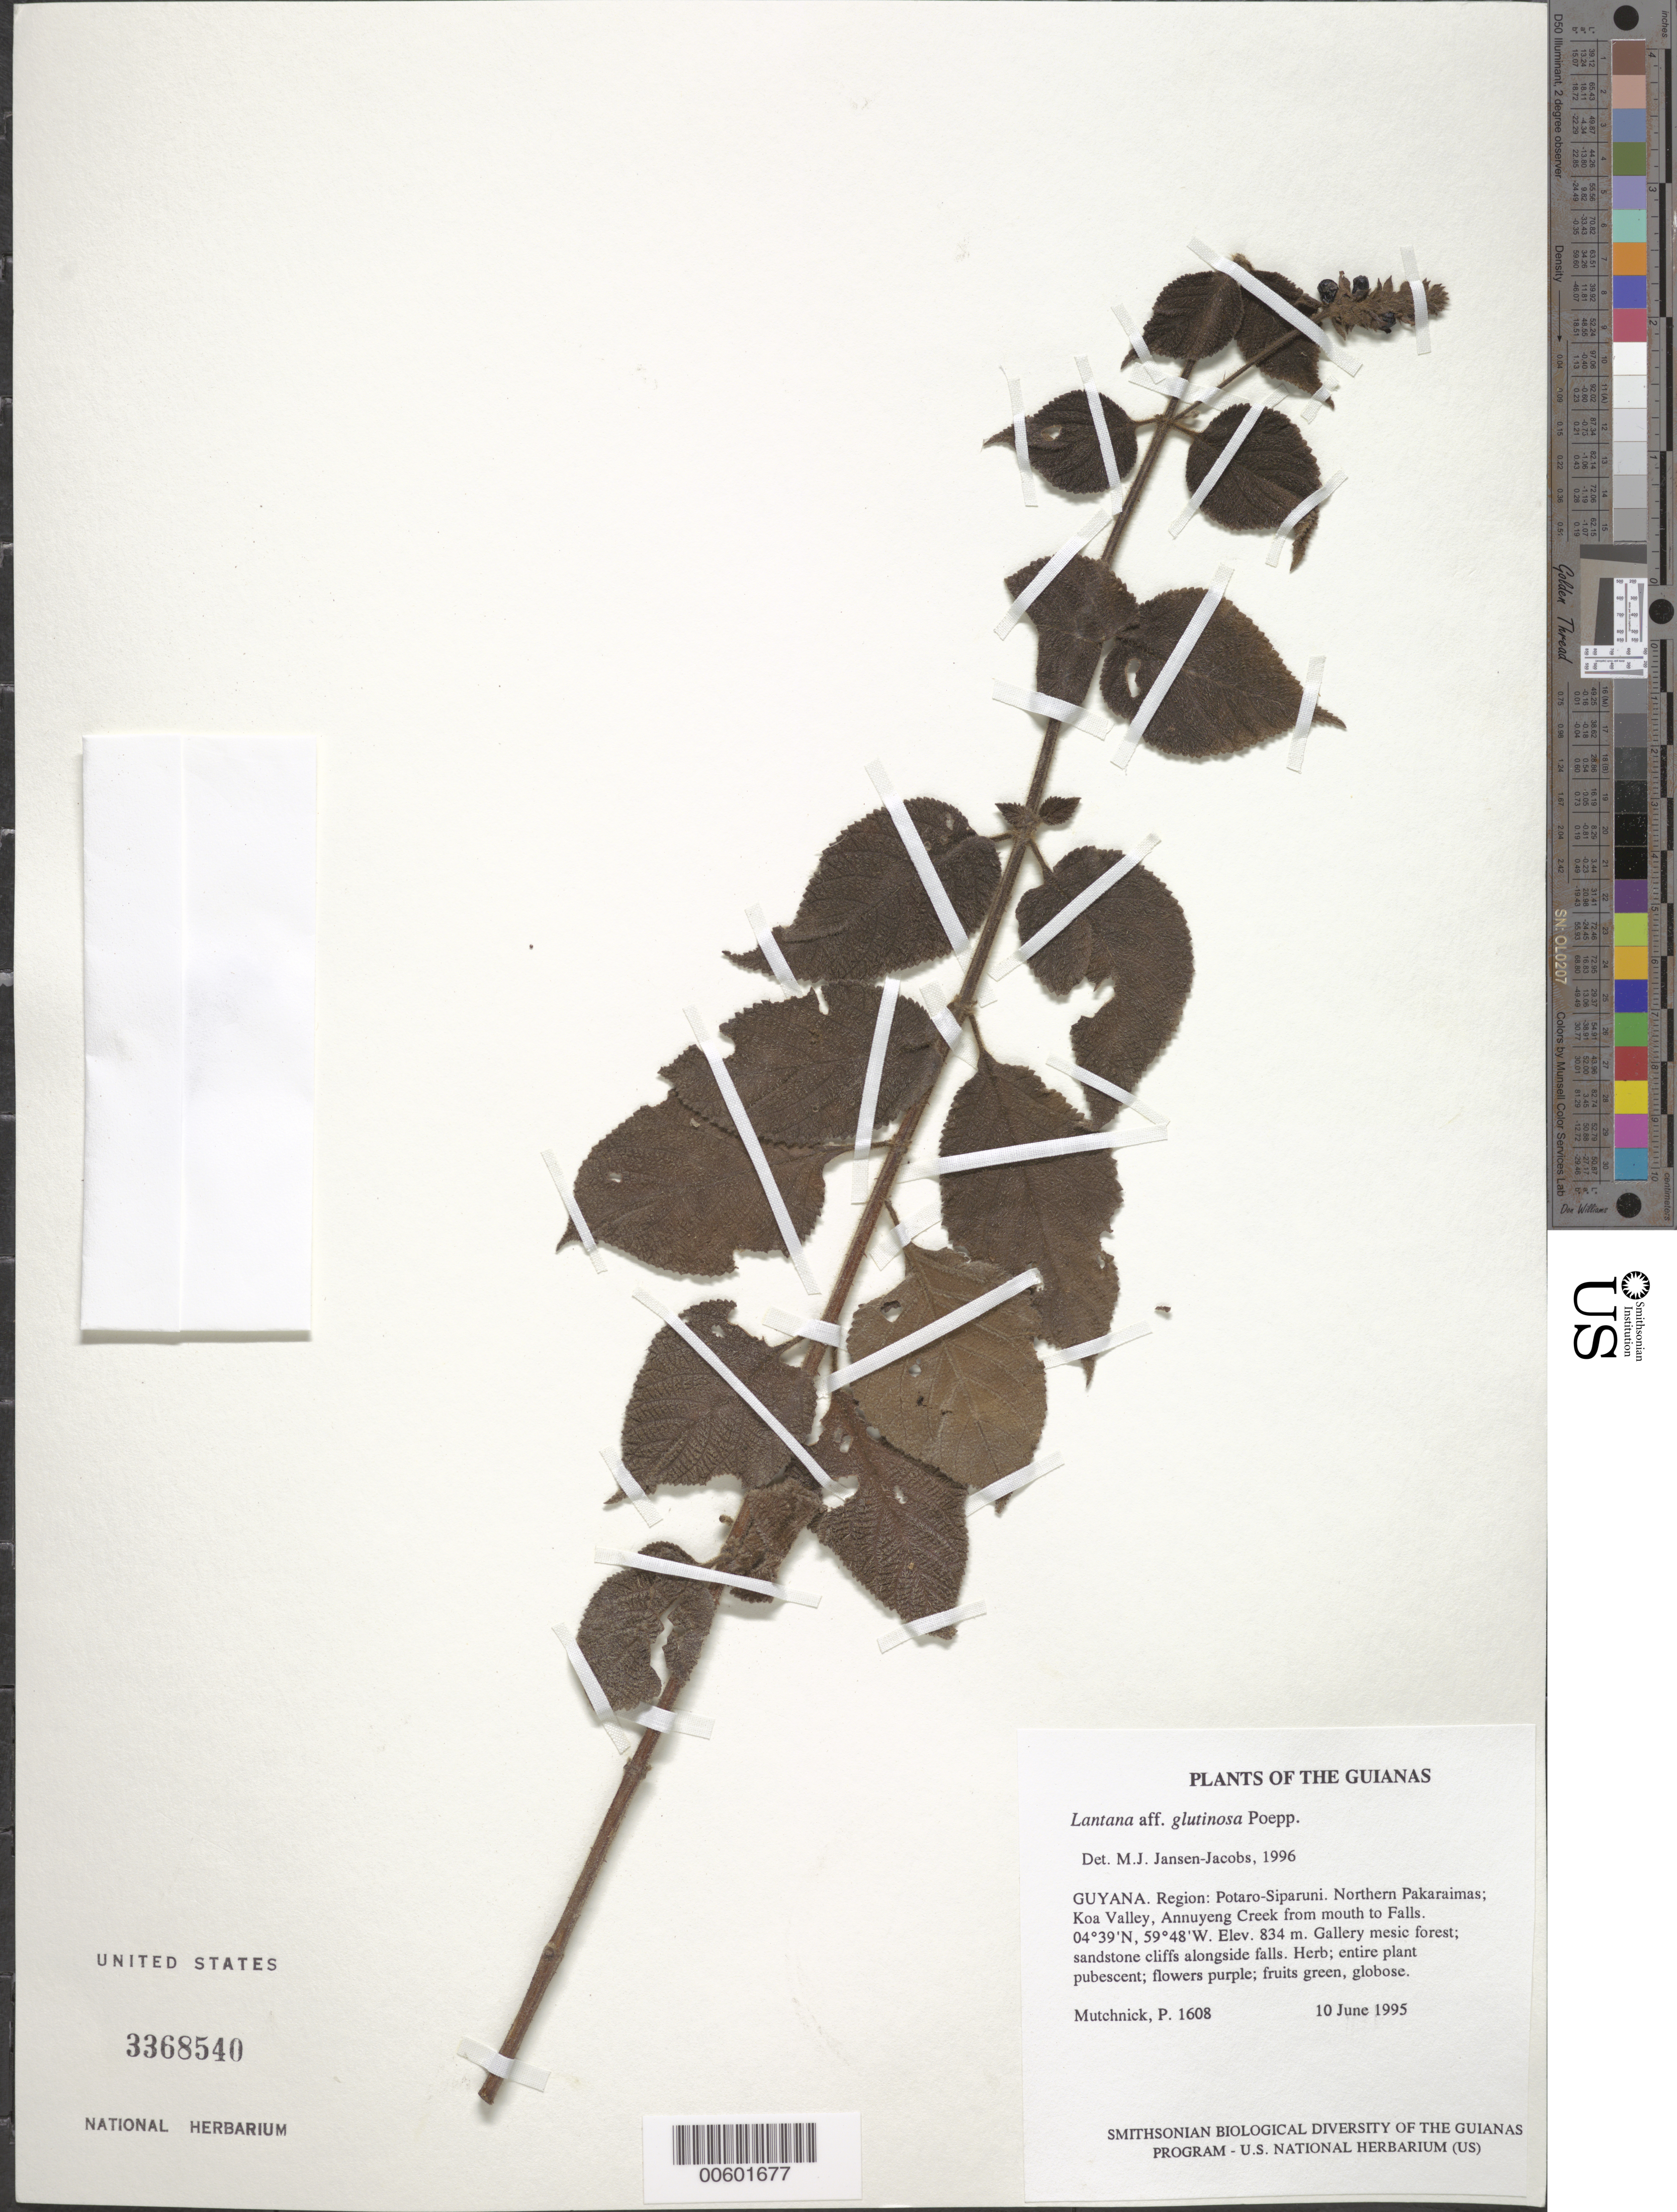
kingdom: Plantae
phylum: Tracheophyta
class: Magnoliopsida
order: Lamiales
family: Verbenaceae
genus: Lantana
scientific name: Lantana glutinosa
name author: Poepp.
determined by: Jansen-Jacobs, M. J., (U), Nationaal Herbarium Nederland, Utrecht University branch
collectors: P. Mutchnick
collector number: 1608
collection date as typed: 10 June 1995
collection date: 1995-06-10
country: Guyana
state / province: Potaro-Siparuni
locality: Northern Pakaraimas; Koa Valley, Annuyeng Creek from mouth to Falls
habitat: Gallery mesic forest; sandstone cliffs alongside falls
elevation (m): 834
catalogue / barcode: US 3368540